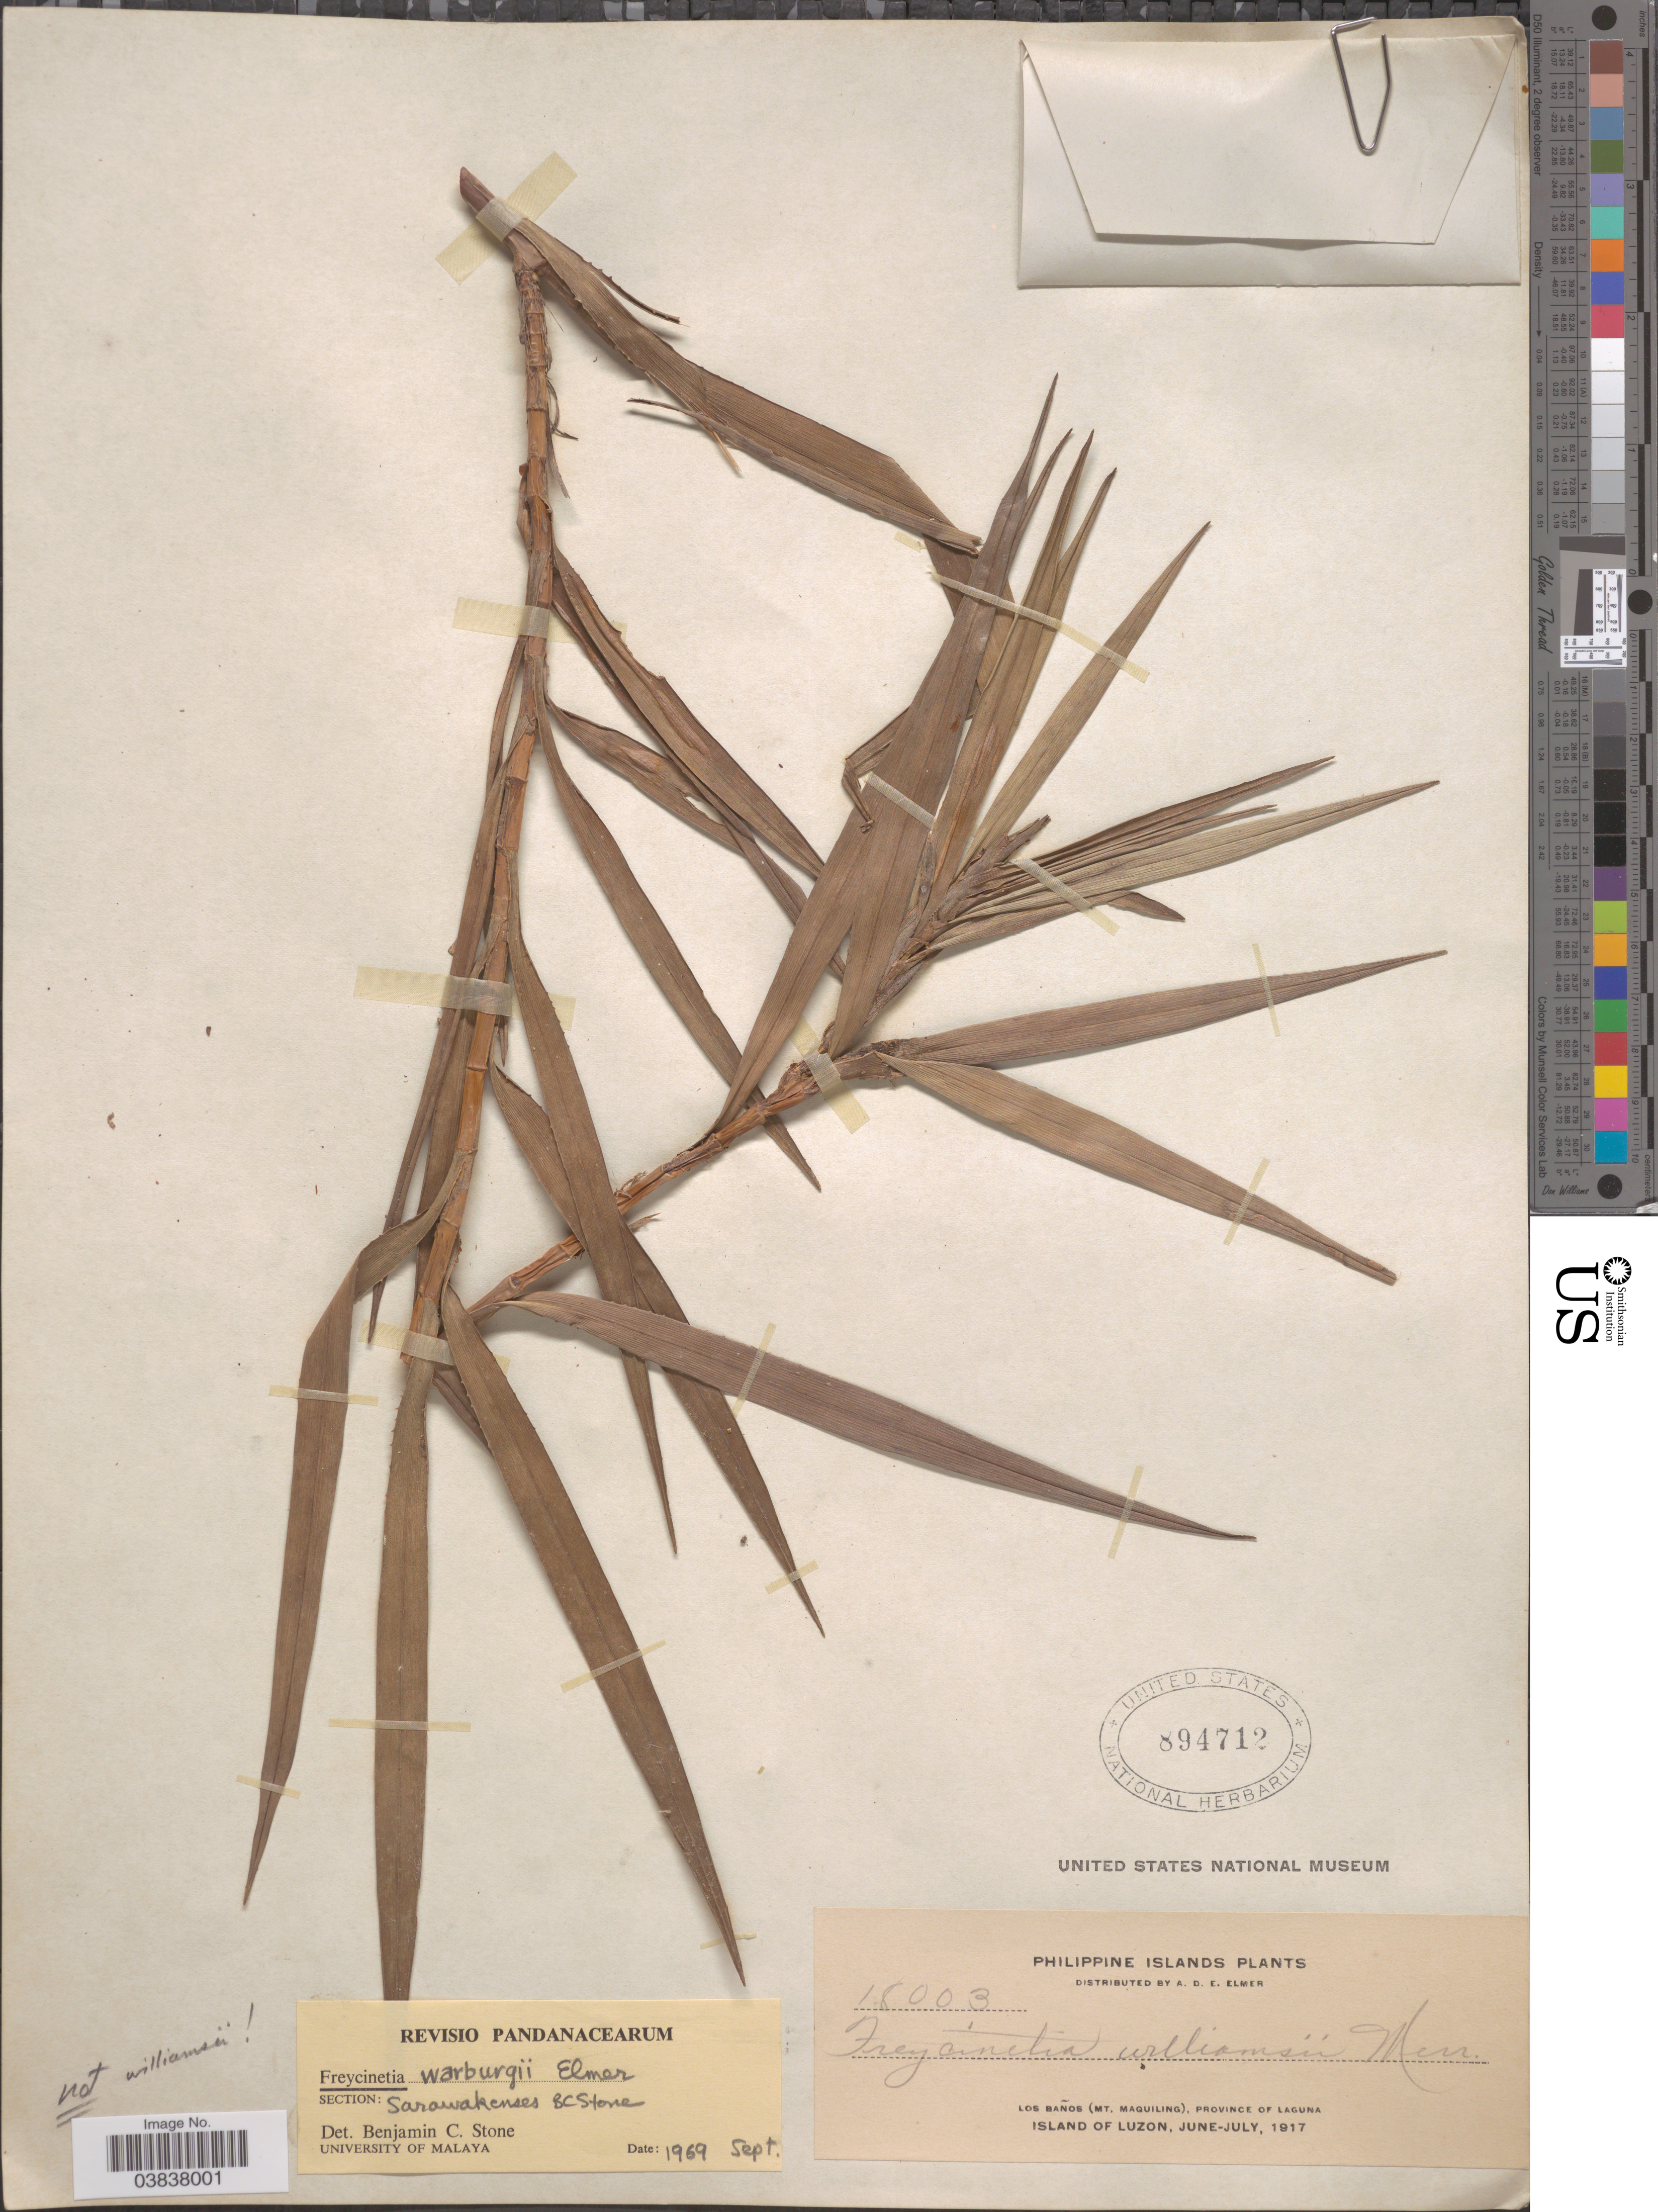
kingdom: Plantae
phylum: Tracheophyta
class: Liliopsida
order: Pandanales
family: Pandanaceae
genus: Freycinetia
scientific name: Freycinetia warburgii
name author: Elmer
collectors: A. D. E. Elmer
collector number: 18003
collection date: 1917-06/1917-07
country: Philippines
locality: Los Baños (Mt. Maquiling), Province of Laguna, Island of Luzon.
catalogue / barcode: US 894712